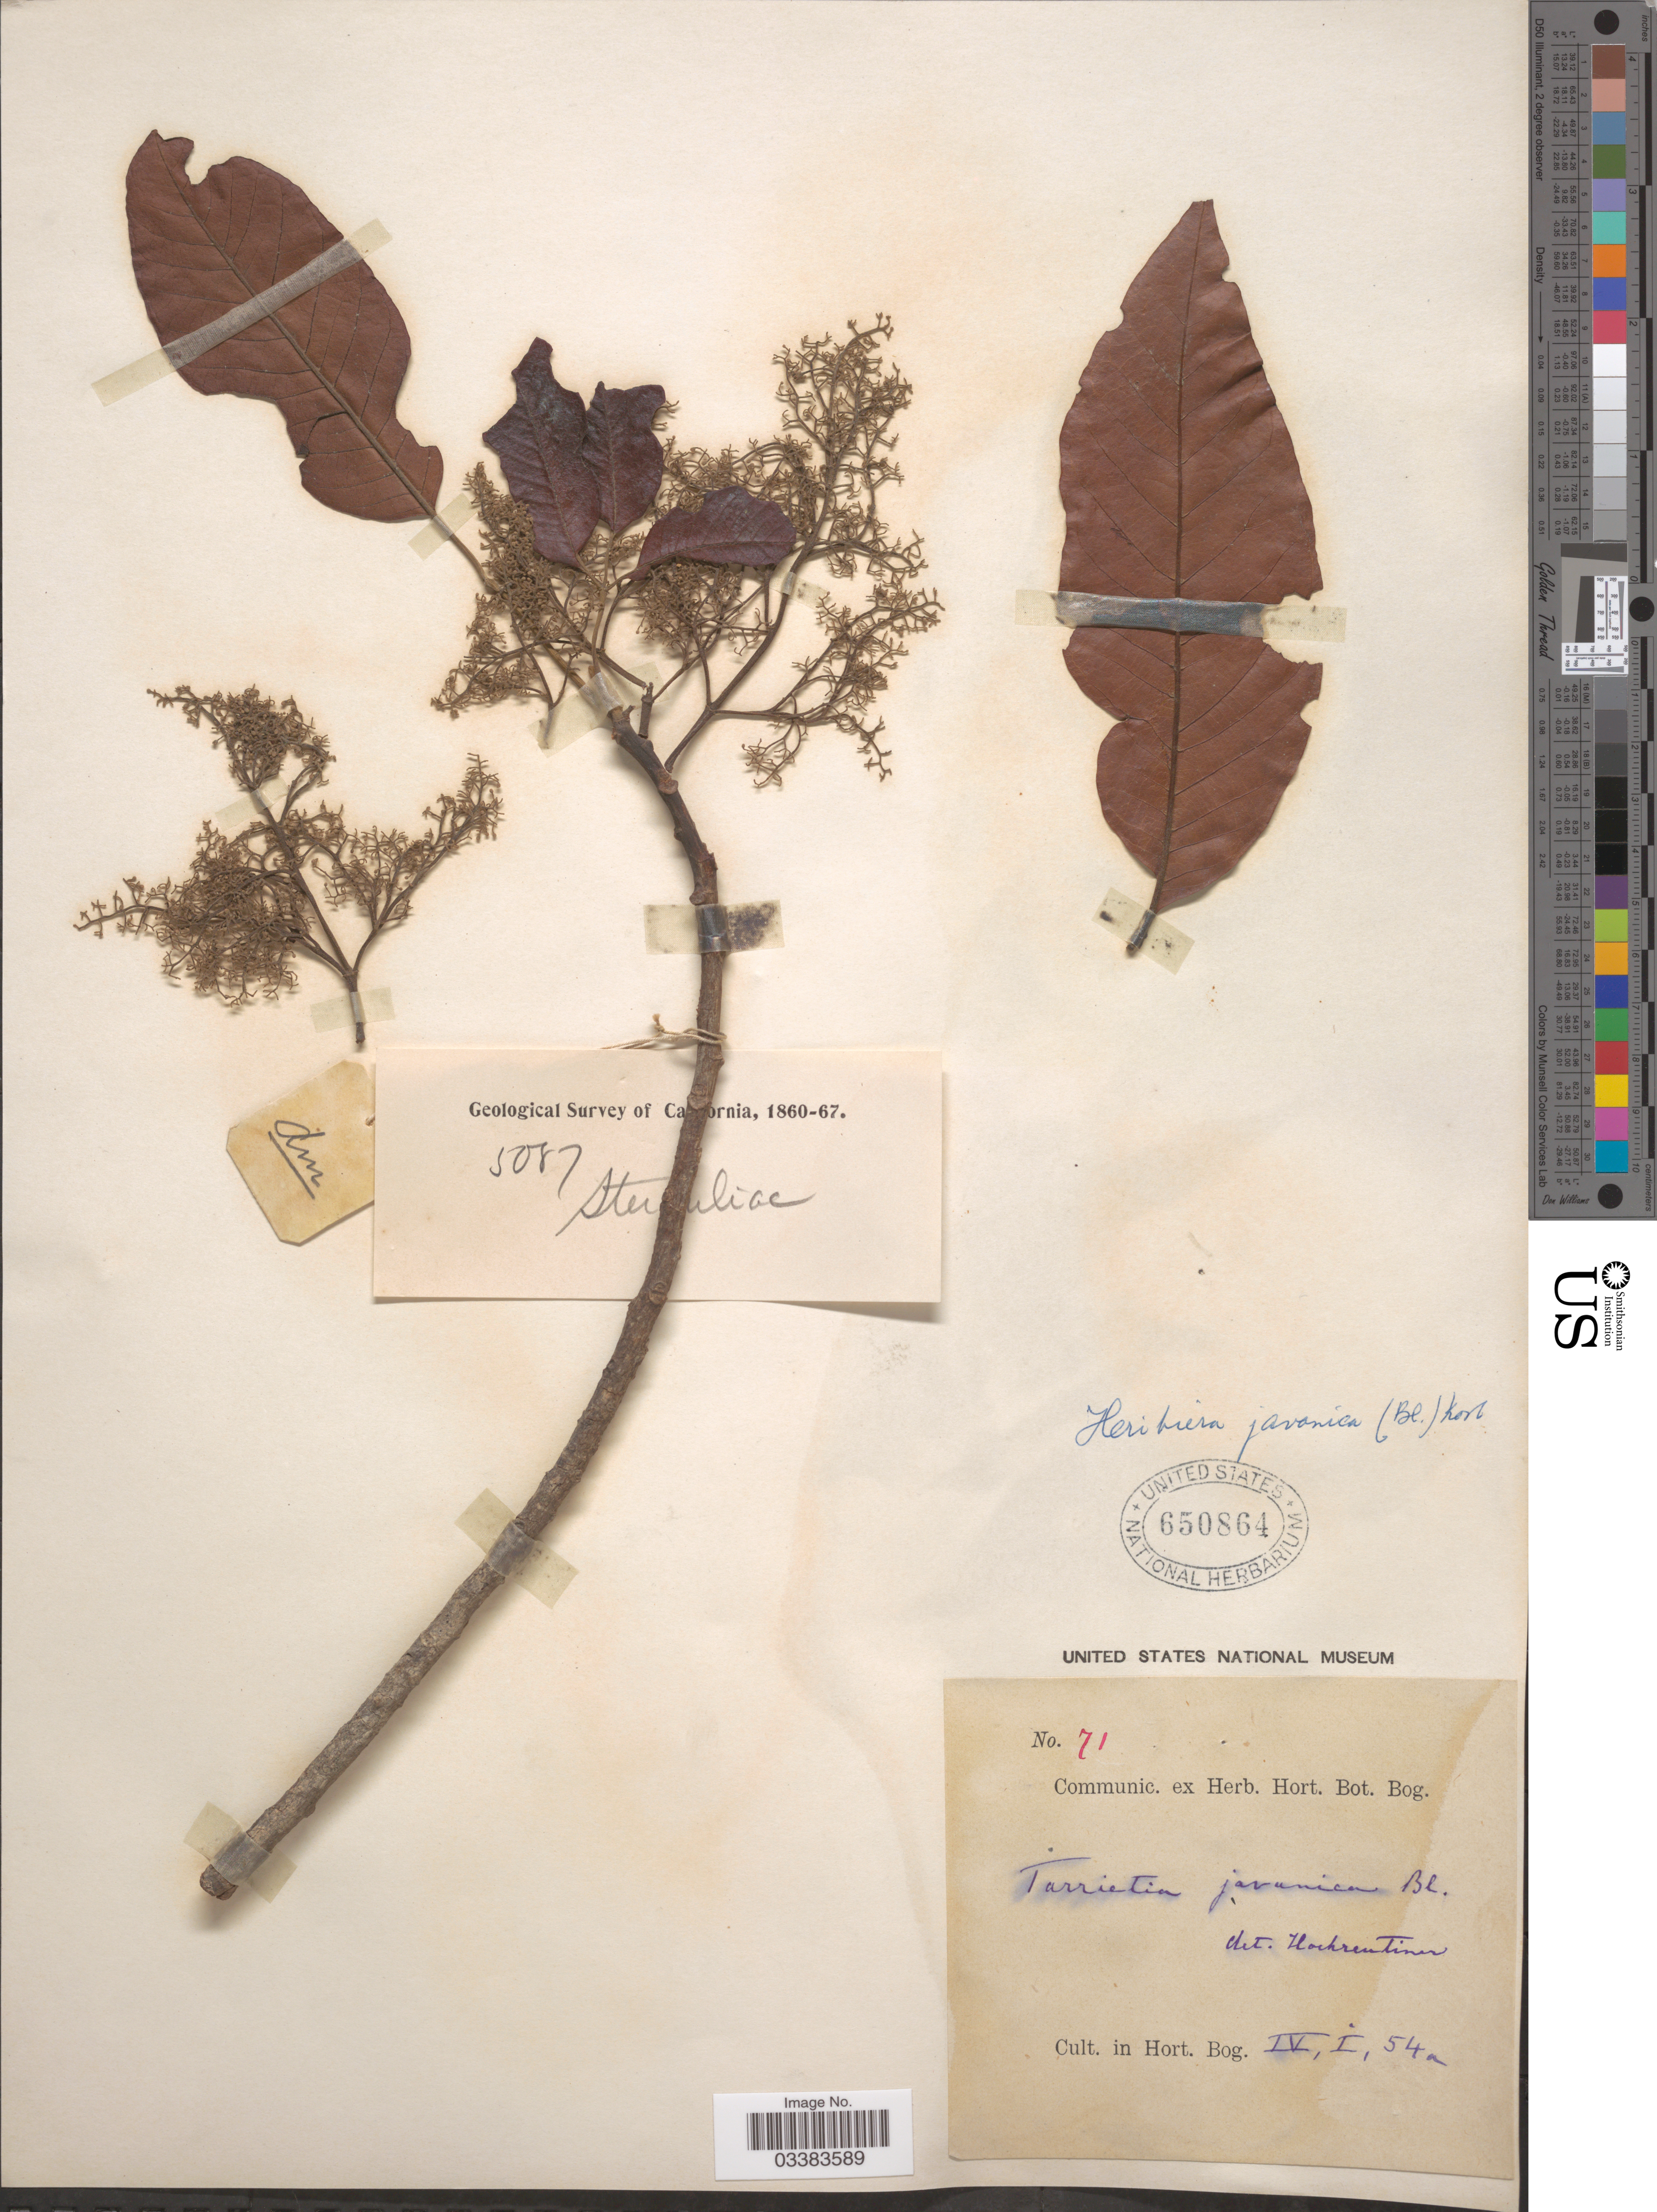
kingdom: Plantae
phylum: Tracheophyta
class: Magnoliopsida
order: Malvales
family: Malvaceae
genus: Heritiera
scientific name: Heritiera javanica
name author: (Blume) Kosterm.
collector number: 71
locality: Cult. in Hort. Bog. IV, I, 54a.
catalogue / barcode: US 650864